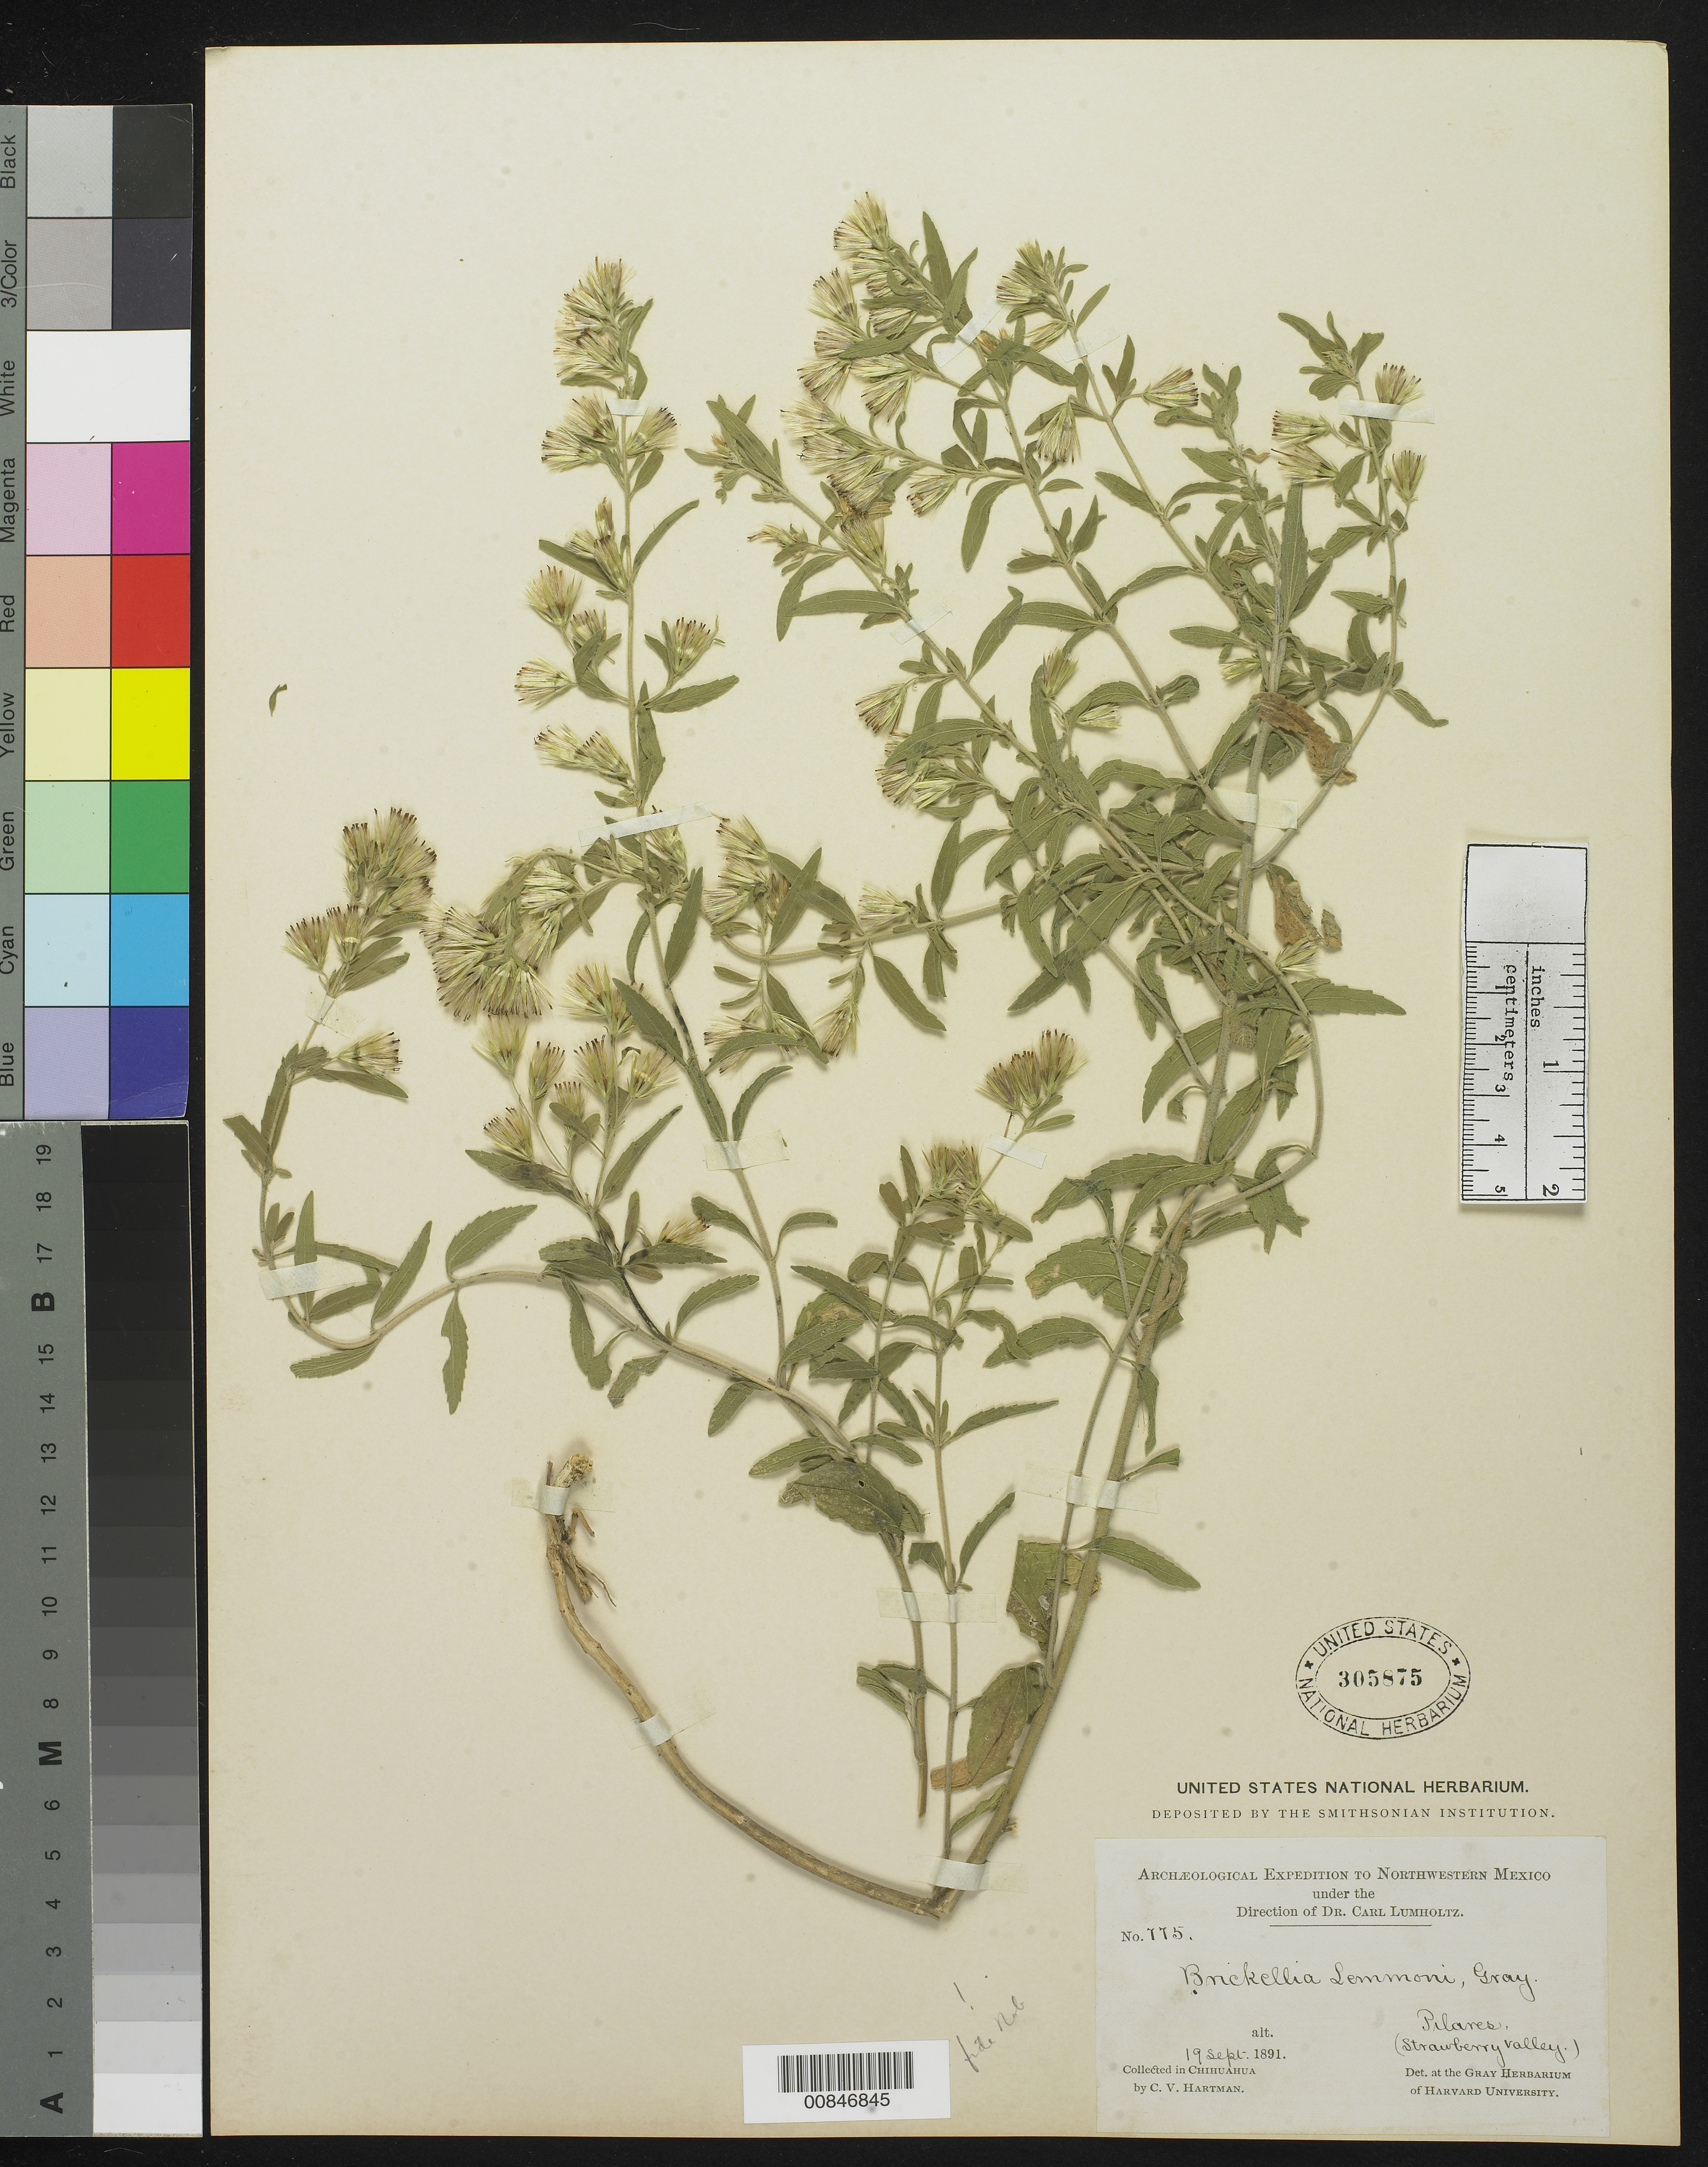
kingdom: Plantae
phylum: Tracheophyta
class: Magnoliopsida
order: Asterales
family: Asteraceae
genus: Brickellia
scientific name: Brickellia lemmonii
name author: A. Gray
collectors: C. V. Hartman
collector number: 775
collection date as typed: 19 Sep 1891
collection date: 1891-09-19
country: Mexico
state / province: Chihuahua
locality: Pilares (Strawberry Valley), Chihuahua.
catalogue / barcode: US 305875